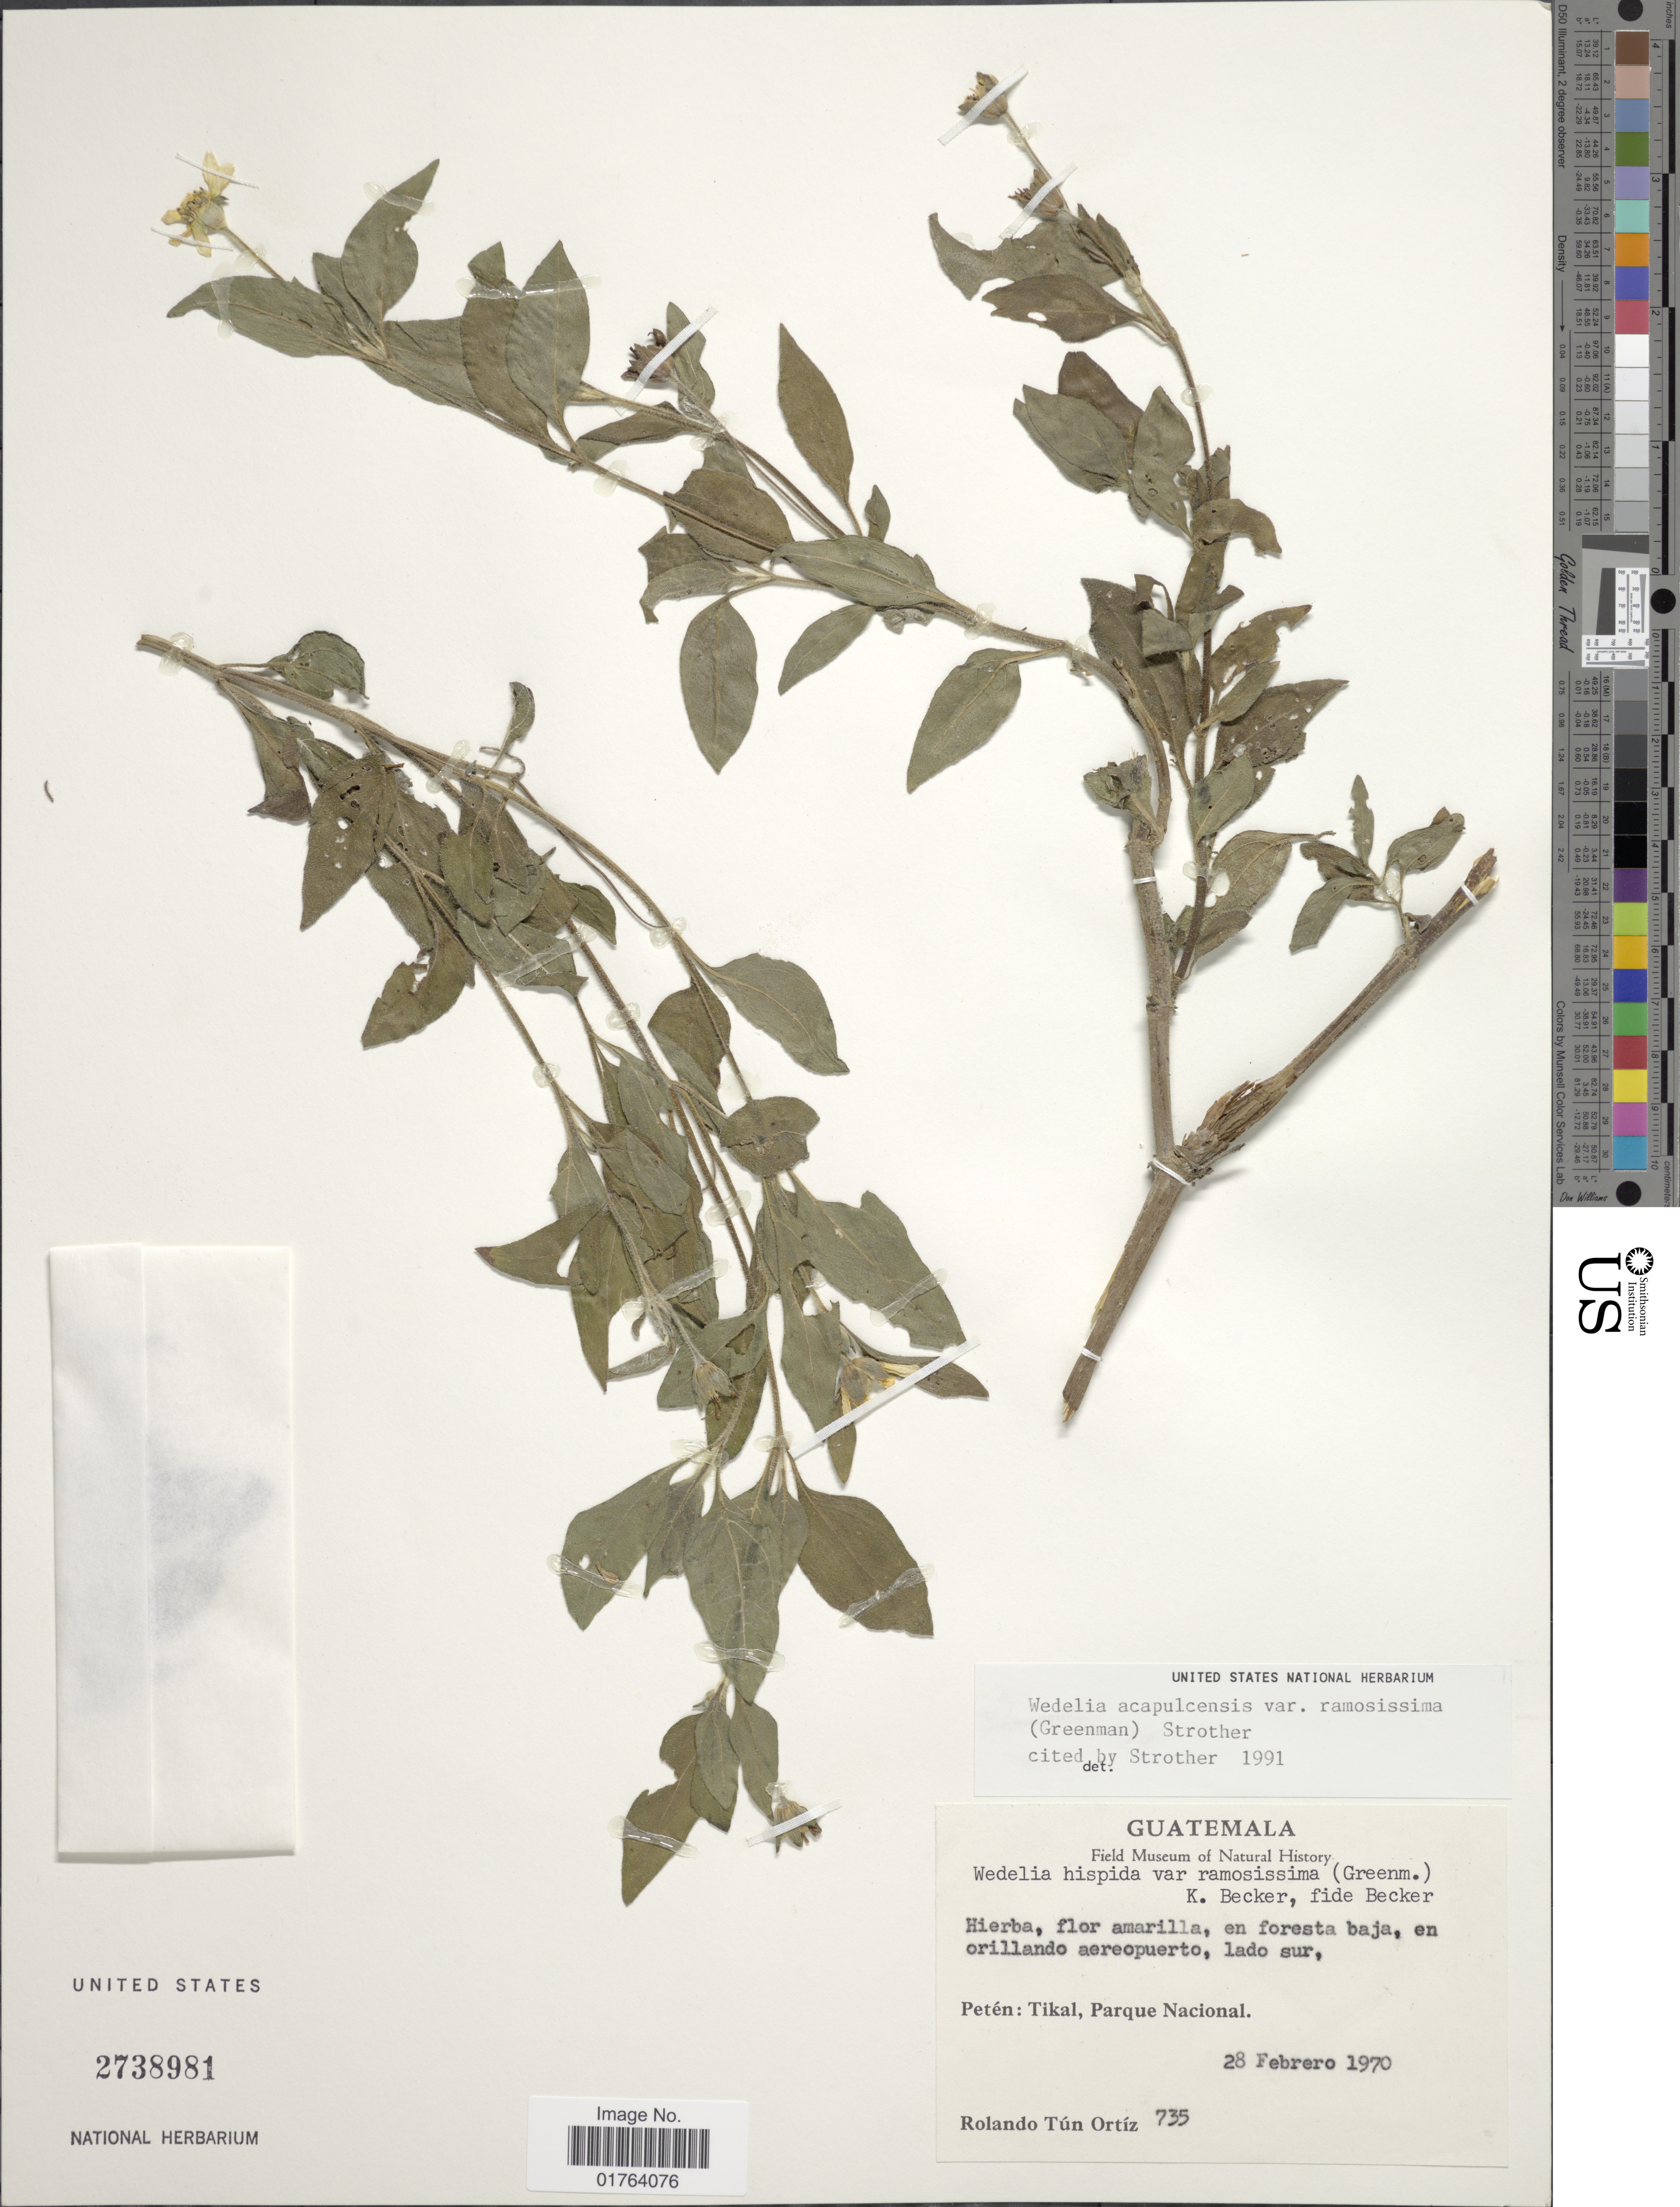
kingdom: Plantae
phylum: Tracheophyta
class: Magnoliopsida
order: Asterales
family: Asteraceae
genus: Wedelia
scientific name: Wedelia acapulcensis var. ramosissima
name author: (Greenm.) Strother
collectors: R. T. Ortíz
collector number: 735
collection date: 1970-02-28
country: Guatemala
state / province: El Petén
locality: Tikal, parque Nacional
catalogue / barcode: US 2738981